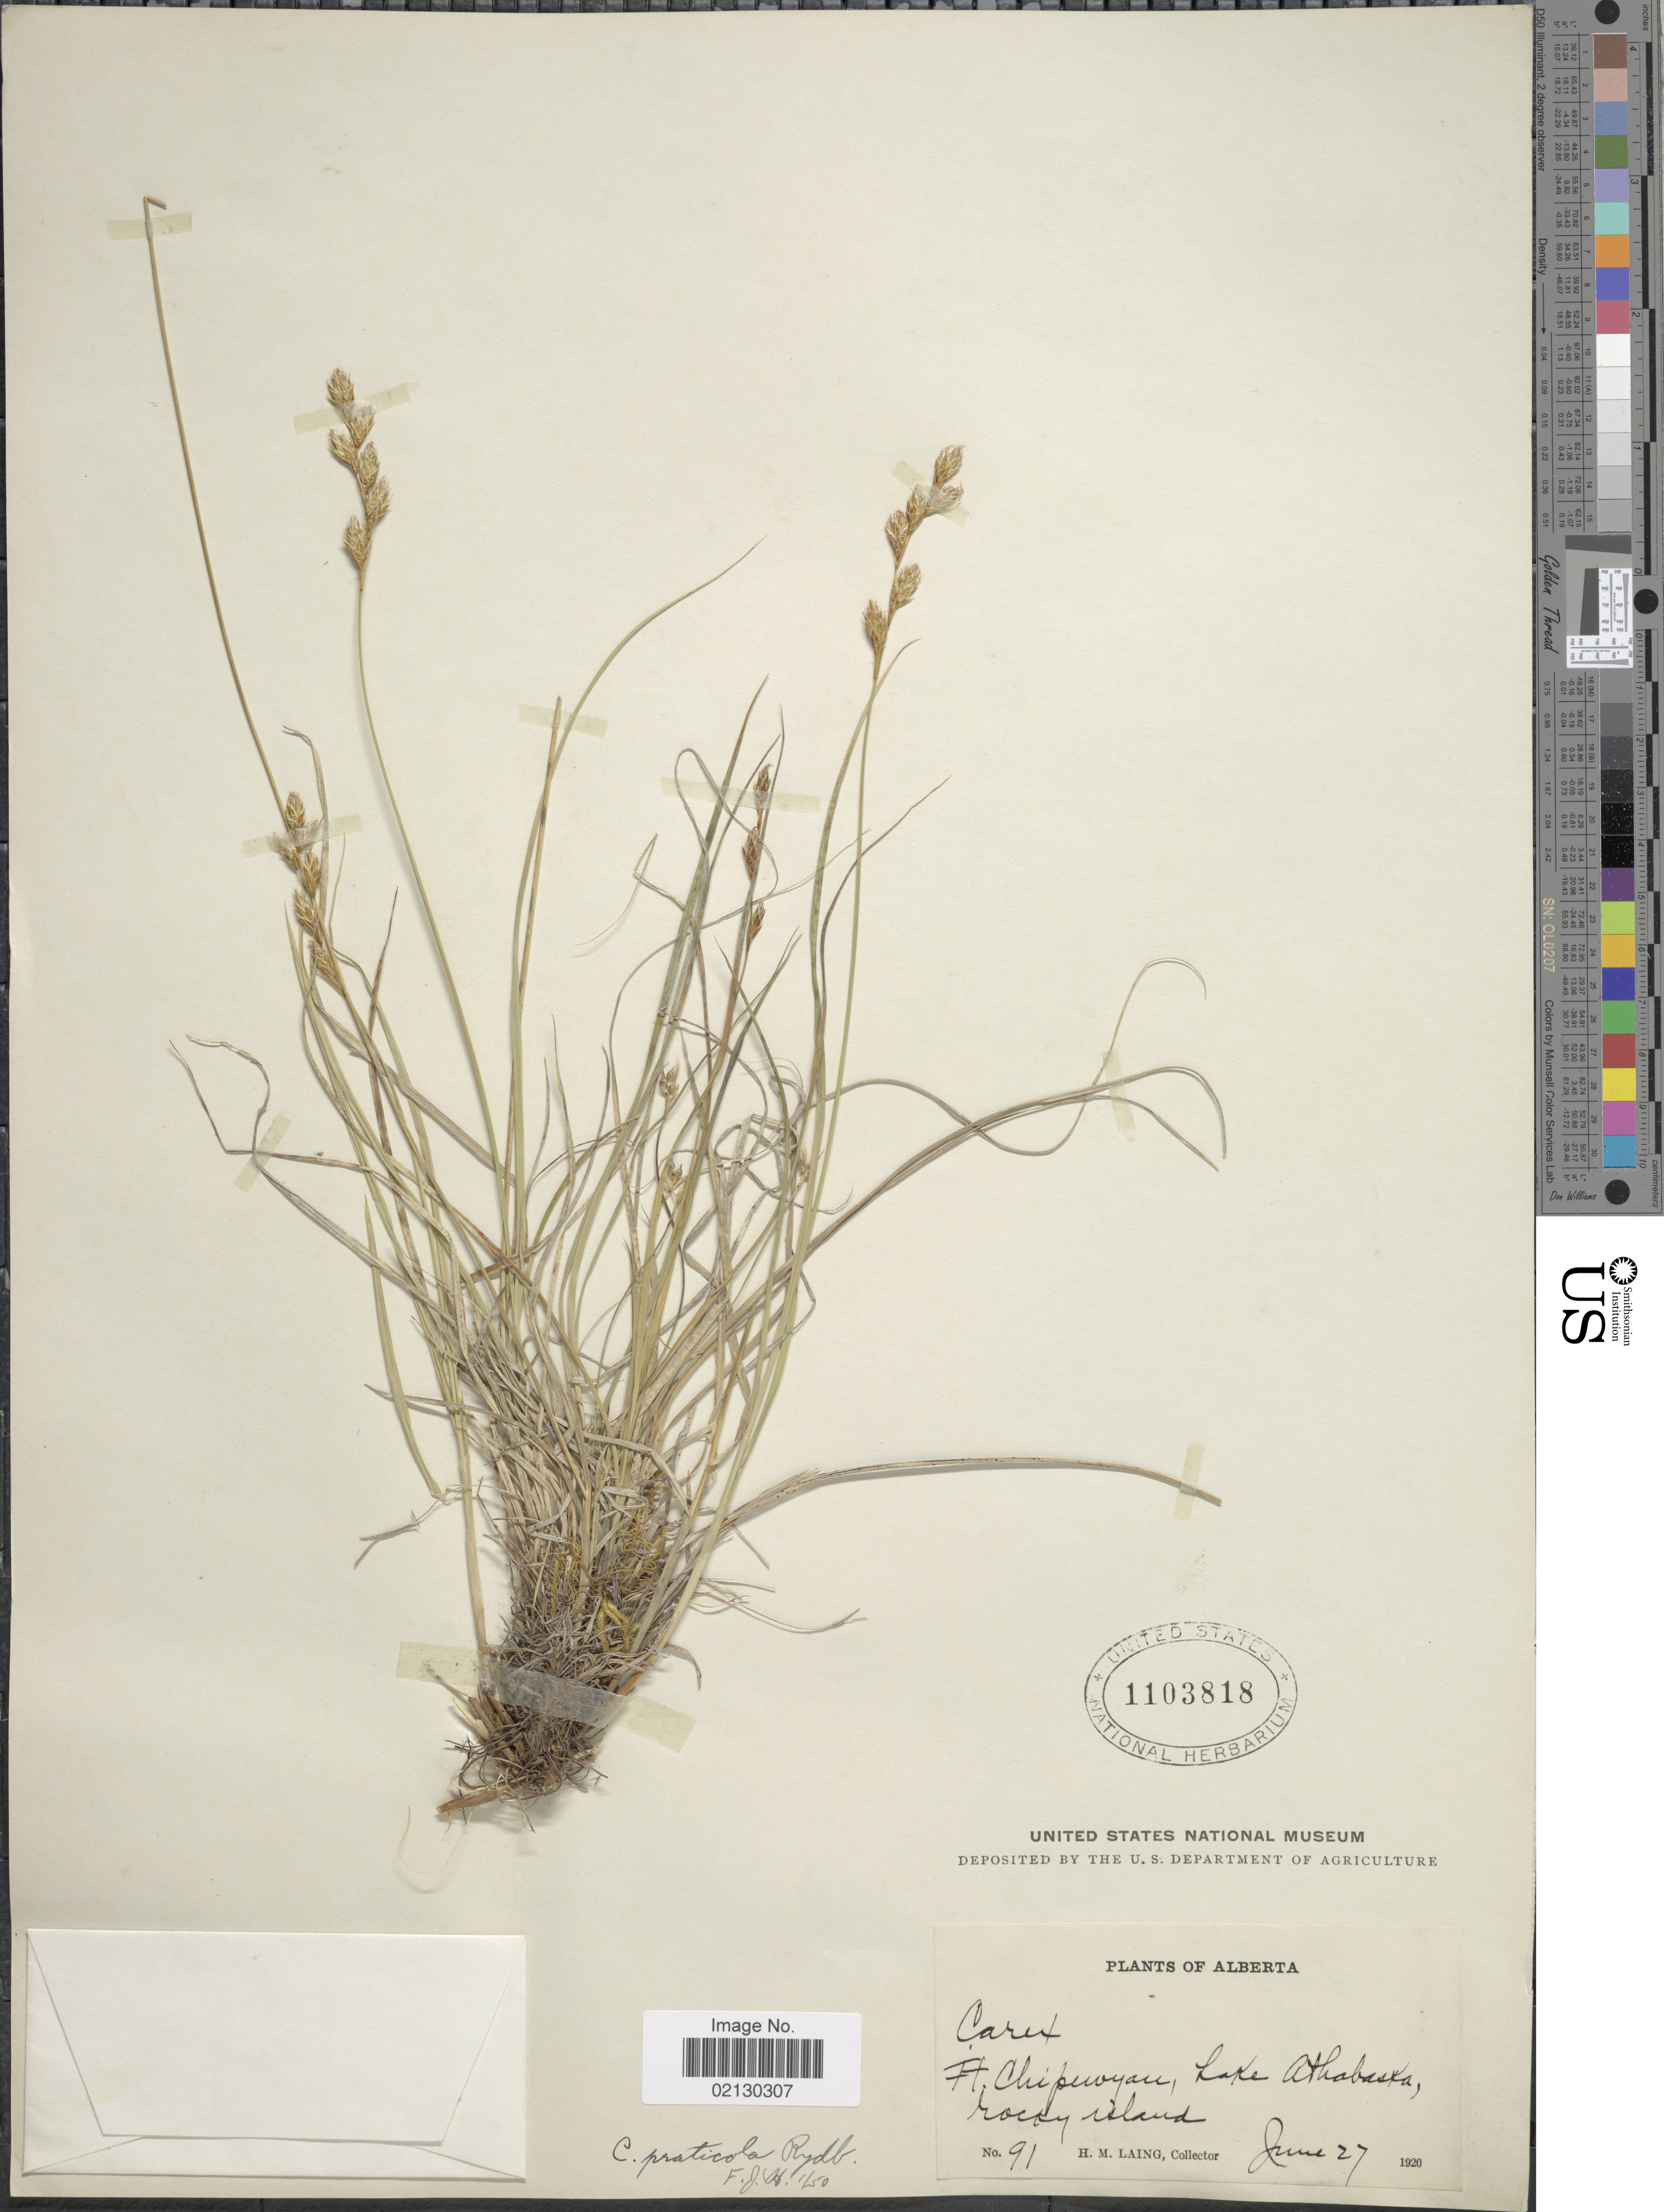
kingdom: Plantae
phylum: Tracheophyta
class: Liliopsida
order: Poales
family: Cyperaceae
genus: Carex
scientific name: Carex praticola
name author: Rydb.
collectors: H. Laing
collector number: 91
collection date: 1920-06-27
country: Canada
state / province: Alberta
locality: Ft. Chipewyan, Lake Athabaska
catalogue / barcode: US 1103818